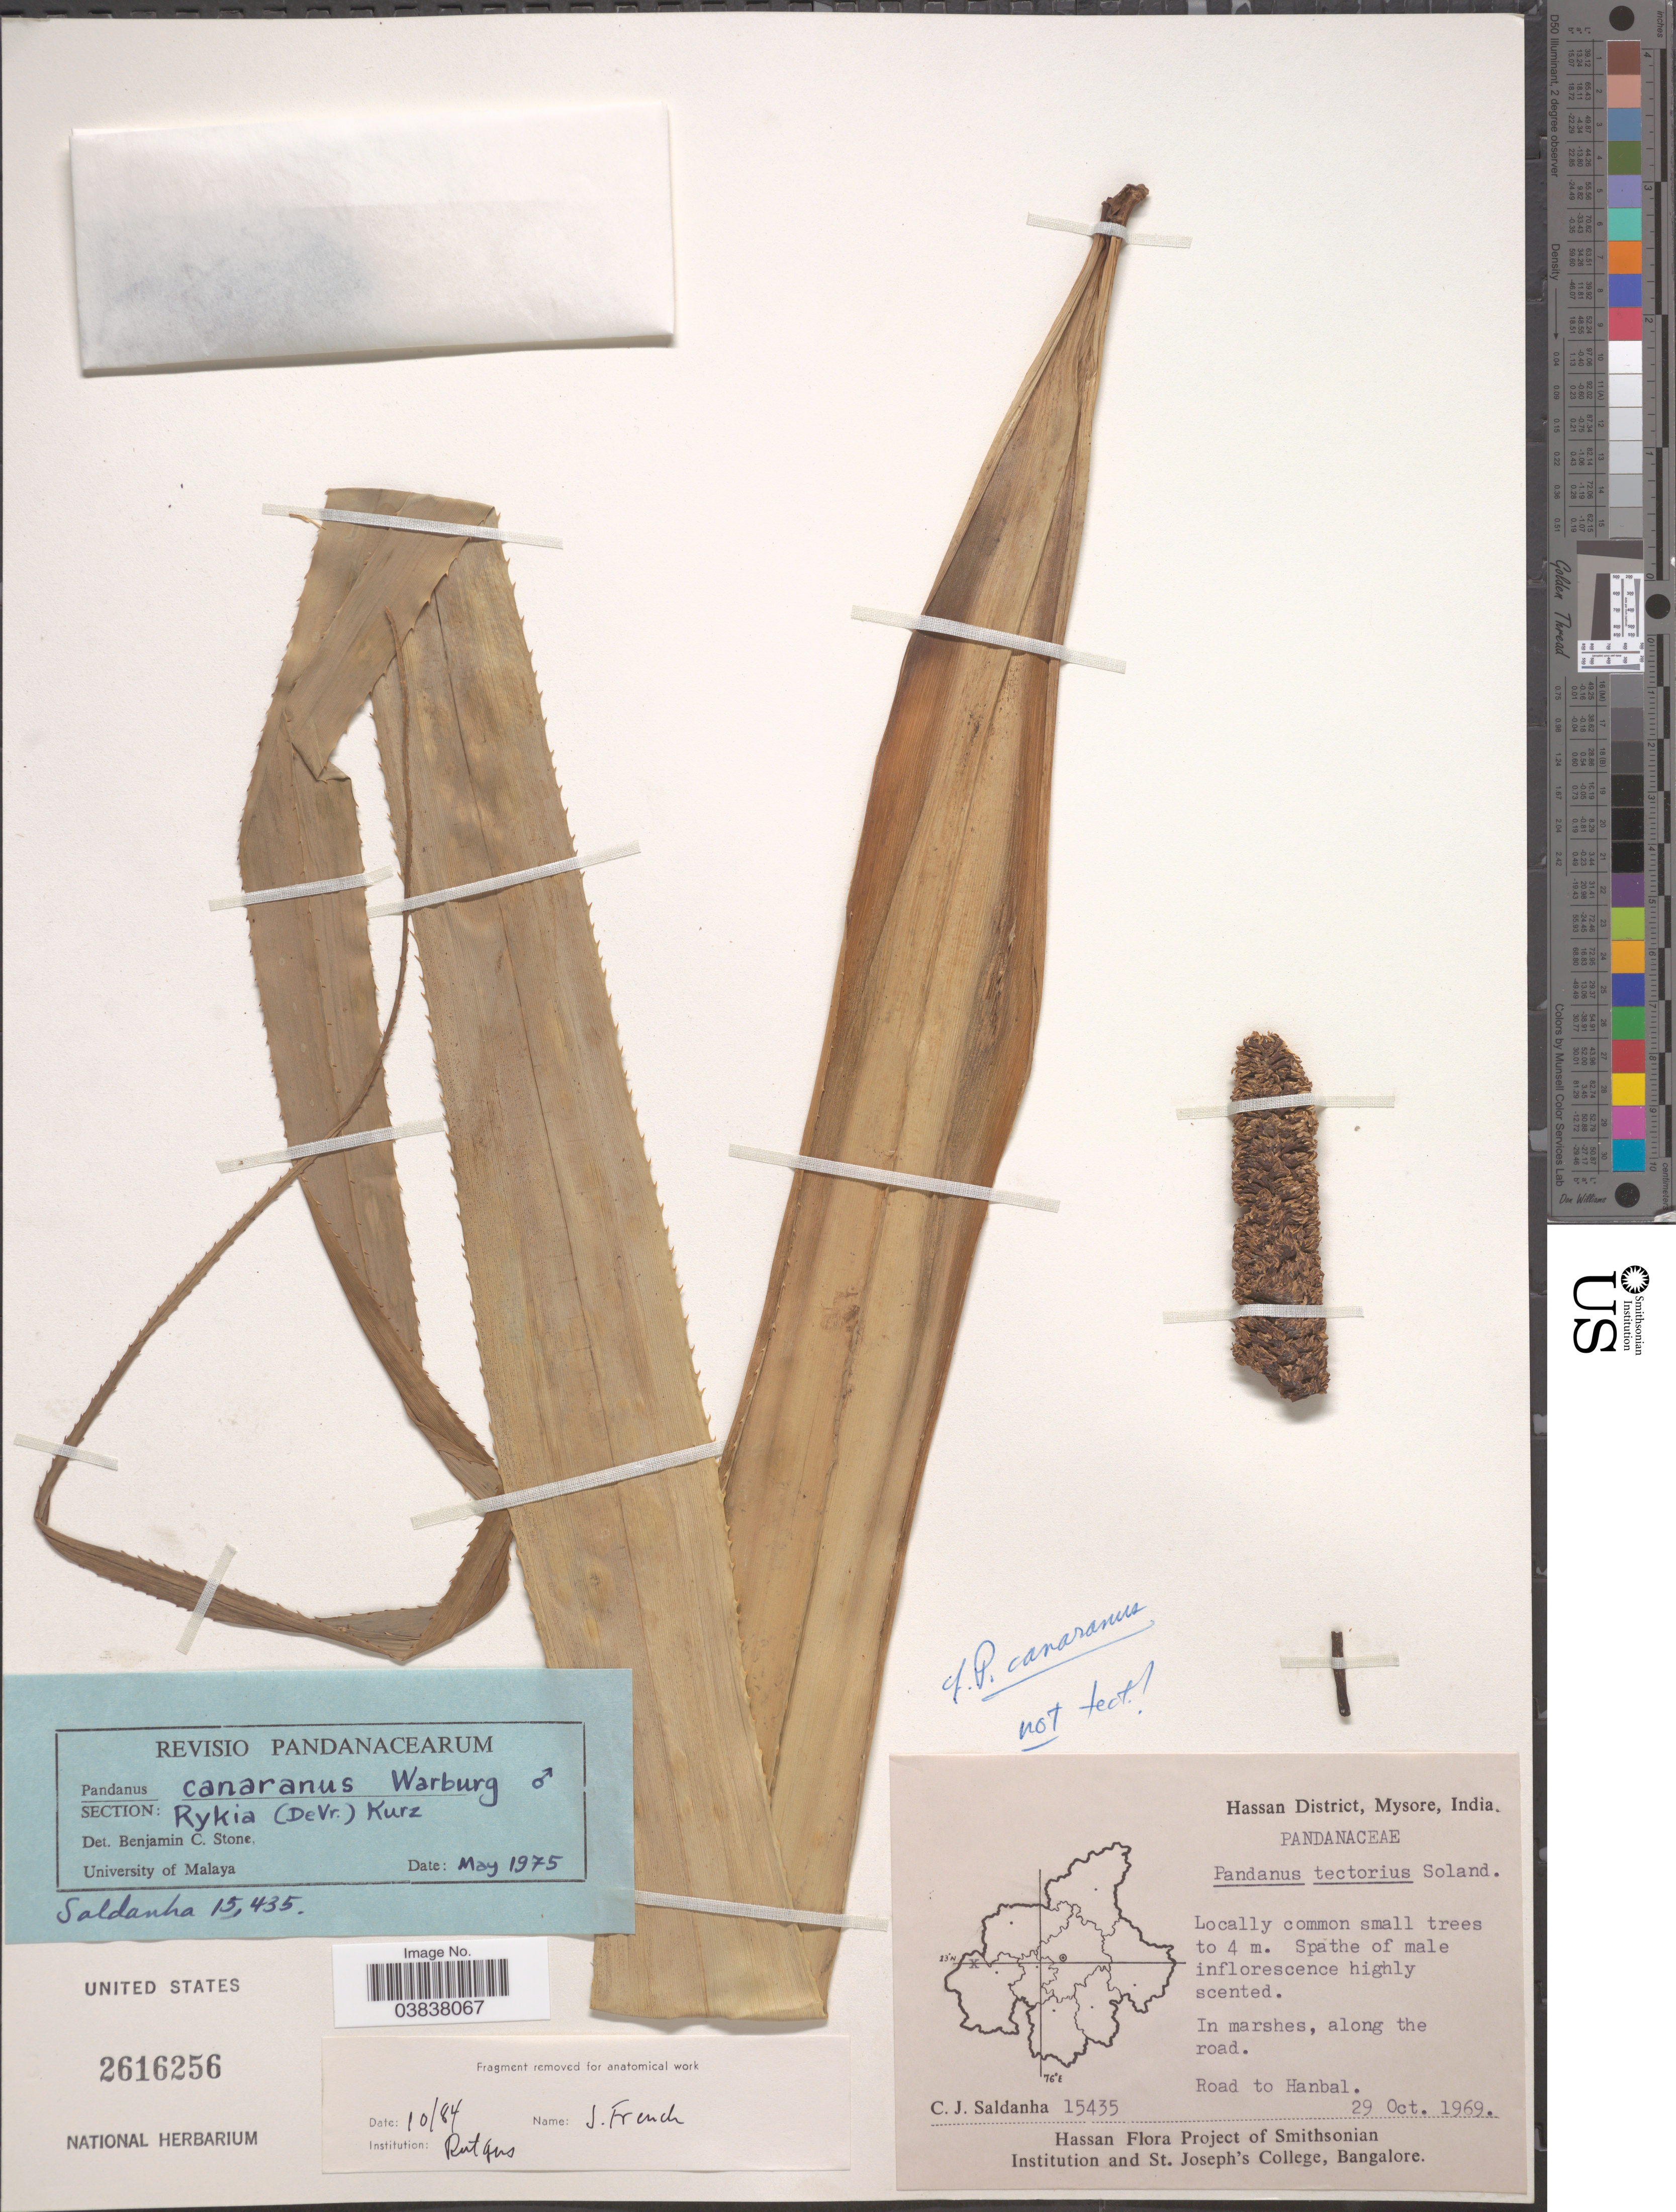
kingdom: Plantae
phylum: Tracheophyta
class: Liliopsida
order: Pandanales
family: Pandanaceae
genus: Pandanus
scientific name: Pandanus canaranus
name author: Warb.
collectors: C. J. Saldanha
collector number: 15435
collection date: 1969-10-29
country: India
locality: Hassan District, Mysore. Along the road. Road to Hanbal.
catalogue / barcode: US 2616256